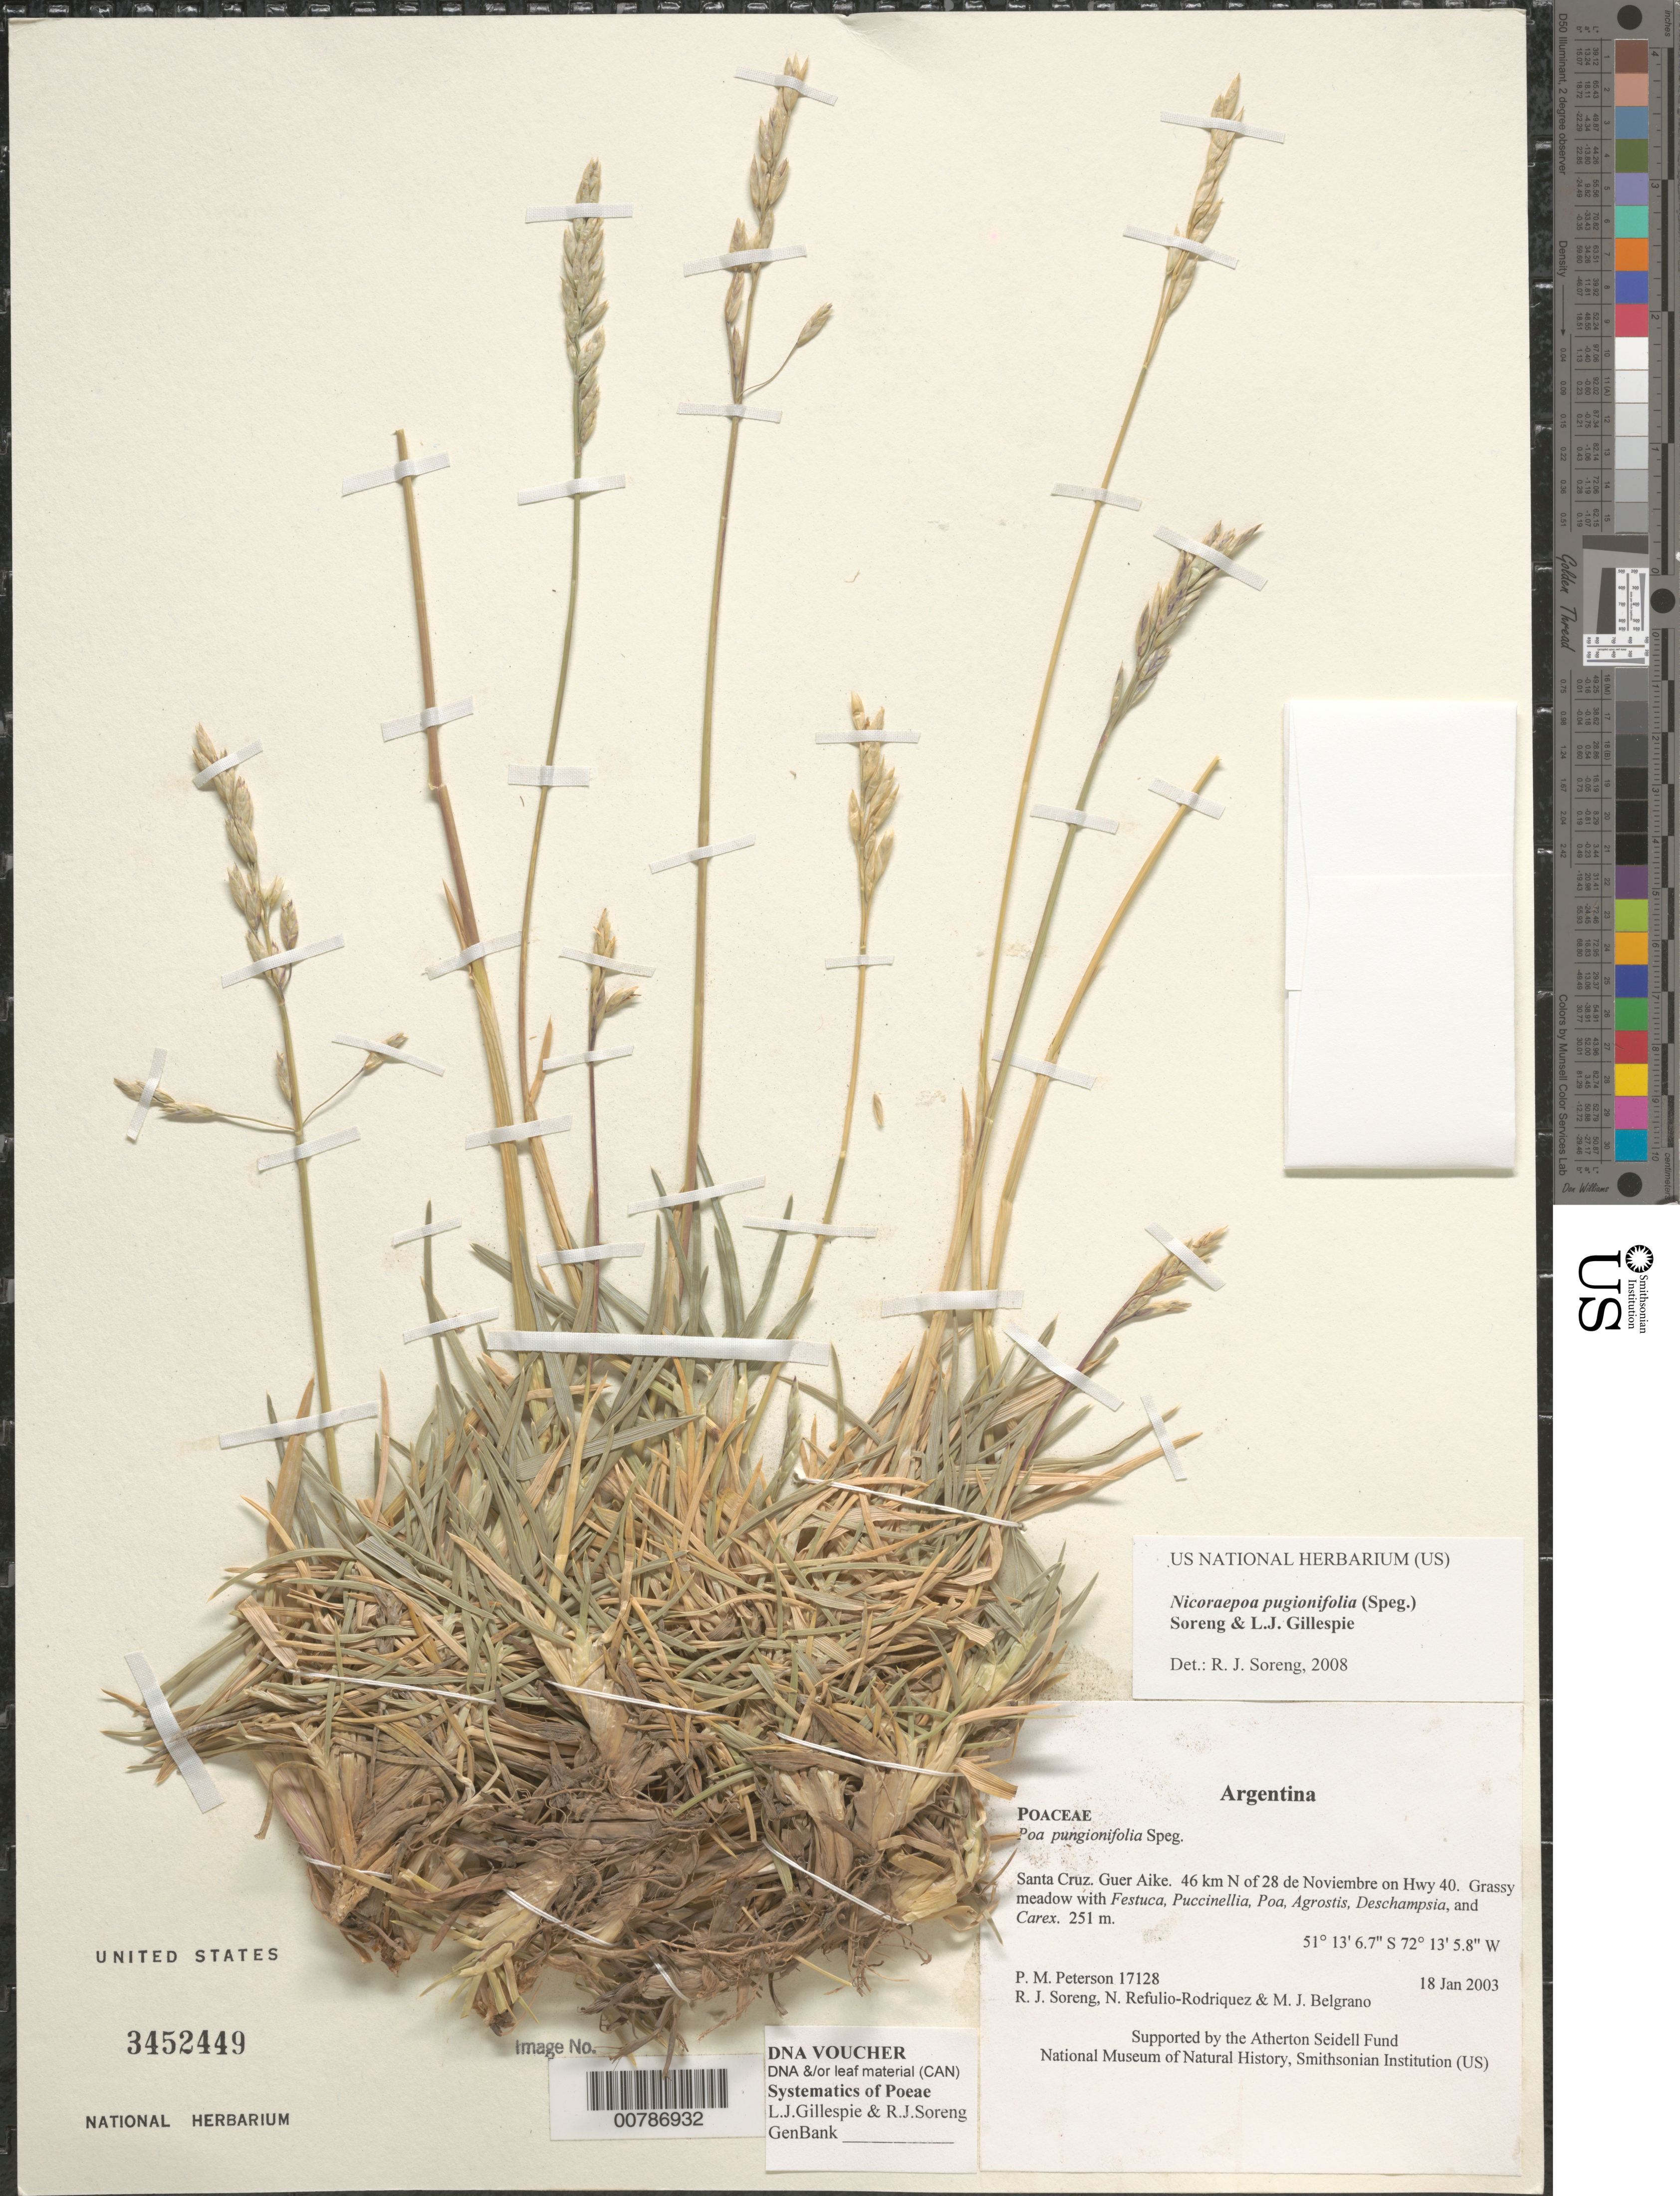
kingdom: Plantae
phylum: Tracheophyta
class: Liliopsida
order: Poales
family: Poaceae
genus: Nicoraepoa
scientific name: Nicoraepoa pugionifolia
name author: (Speg.) Soreng & L.J. Gillespie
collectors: P. M. Peterson, R. J. Soreng, N. Refulio-Rodríguez & M. Belgrano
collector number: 17128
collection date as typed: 18 Jan 2003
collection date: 2003-01-18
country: Argentina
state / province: Santa Cruz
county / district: Guer Aike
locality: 46 km N of 28 de Noviembre on Hwy 40. Grassy meadow with Festuca, Puccinellia, Poa, Agrostis, Deschampsia, and Carex.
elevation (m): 251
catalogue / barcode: US 3452449